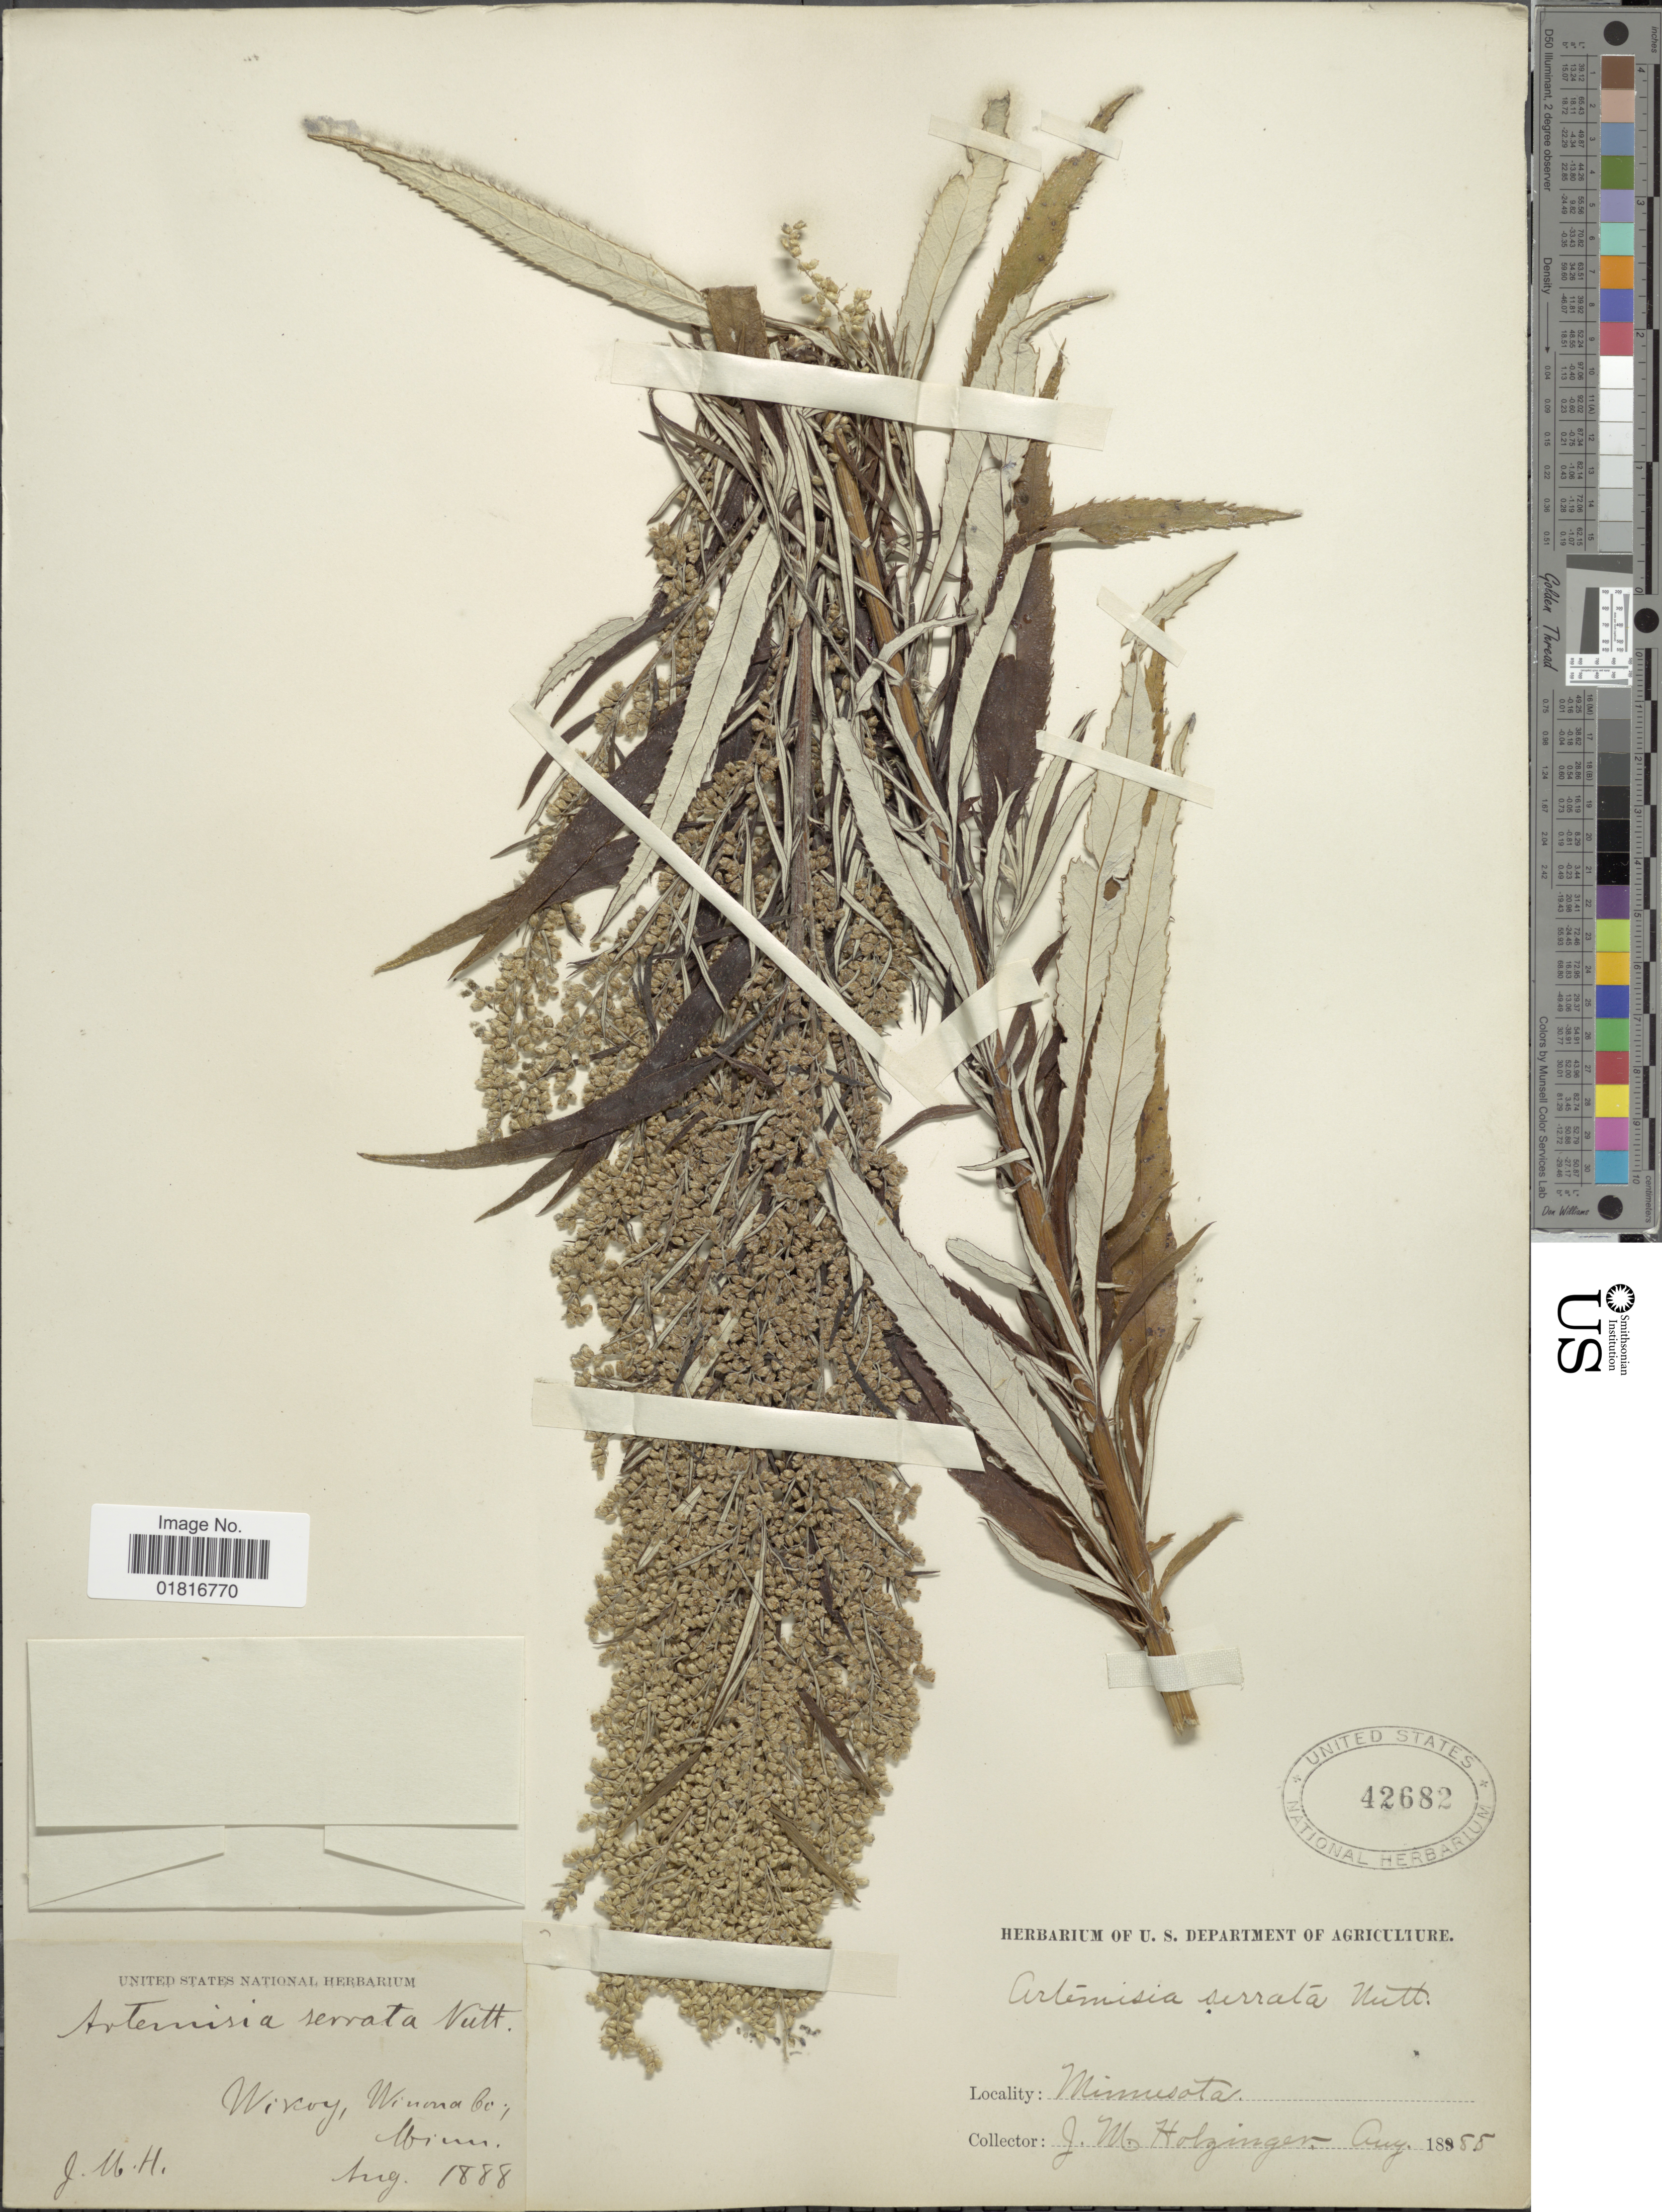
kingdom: Plantae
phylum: Tracheophyta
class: Magnoliopsida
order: Asterales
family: Asteraceae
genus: Artemisia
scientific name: Artemisia serrata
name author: Nutt.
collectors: J. M. Holzinger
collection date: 1888-08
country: United States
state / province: Minnesota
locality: Wiscoy, Winona Co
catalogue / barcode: US 42682